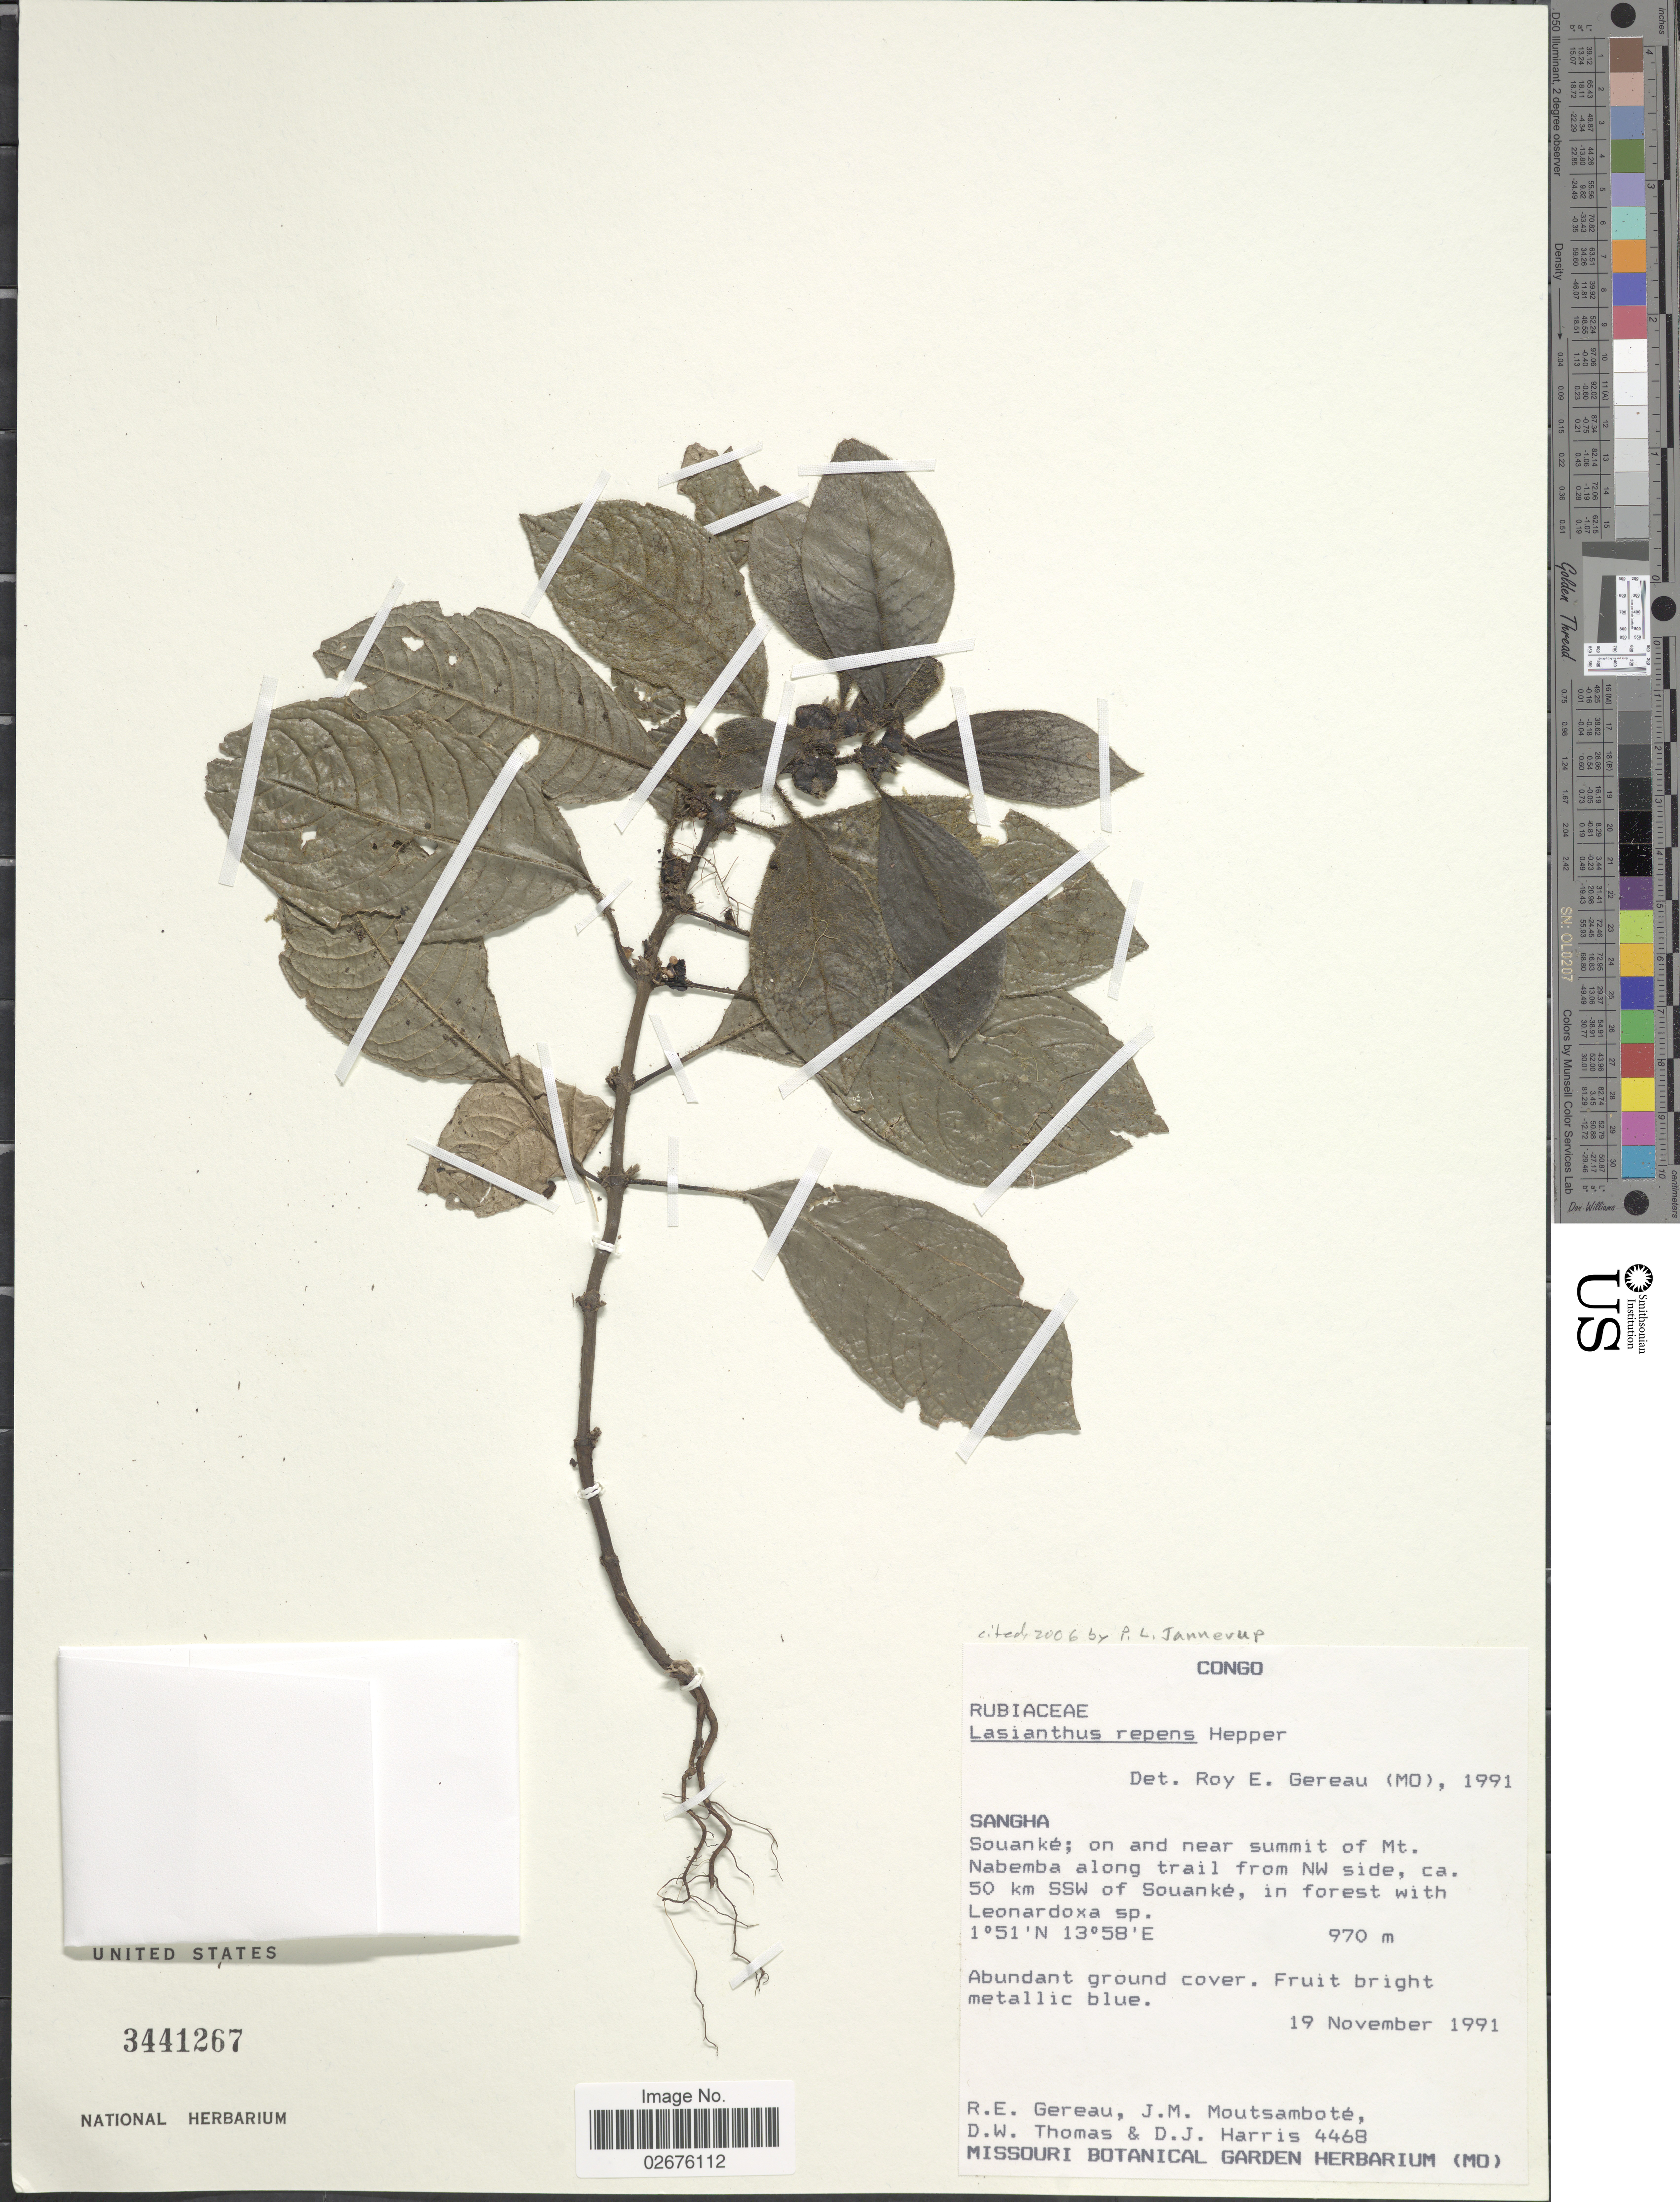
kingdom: Plantae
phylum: Tracheophyta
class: Magnoliopsida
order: Gentianales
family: Rubiaceae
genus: Lasianthus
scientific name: Lasianthus repens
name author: Hepper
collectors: R. Gereau, J. Moutsambote & D. W. Thomas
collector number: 4468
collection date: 1991-11-19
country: Congo, Republic of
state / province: Sangha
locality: Congo. Souanke; on and near summit of Mt. Nabemba along trail from NW side, ca. 50 km SSW of Souanke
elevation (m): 970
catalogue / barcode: US 3441267